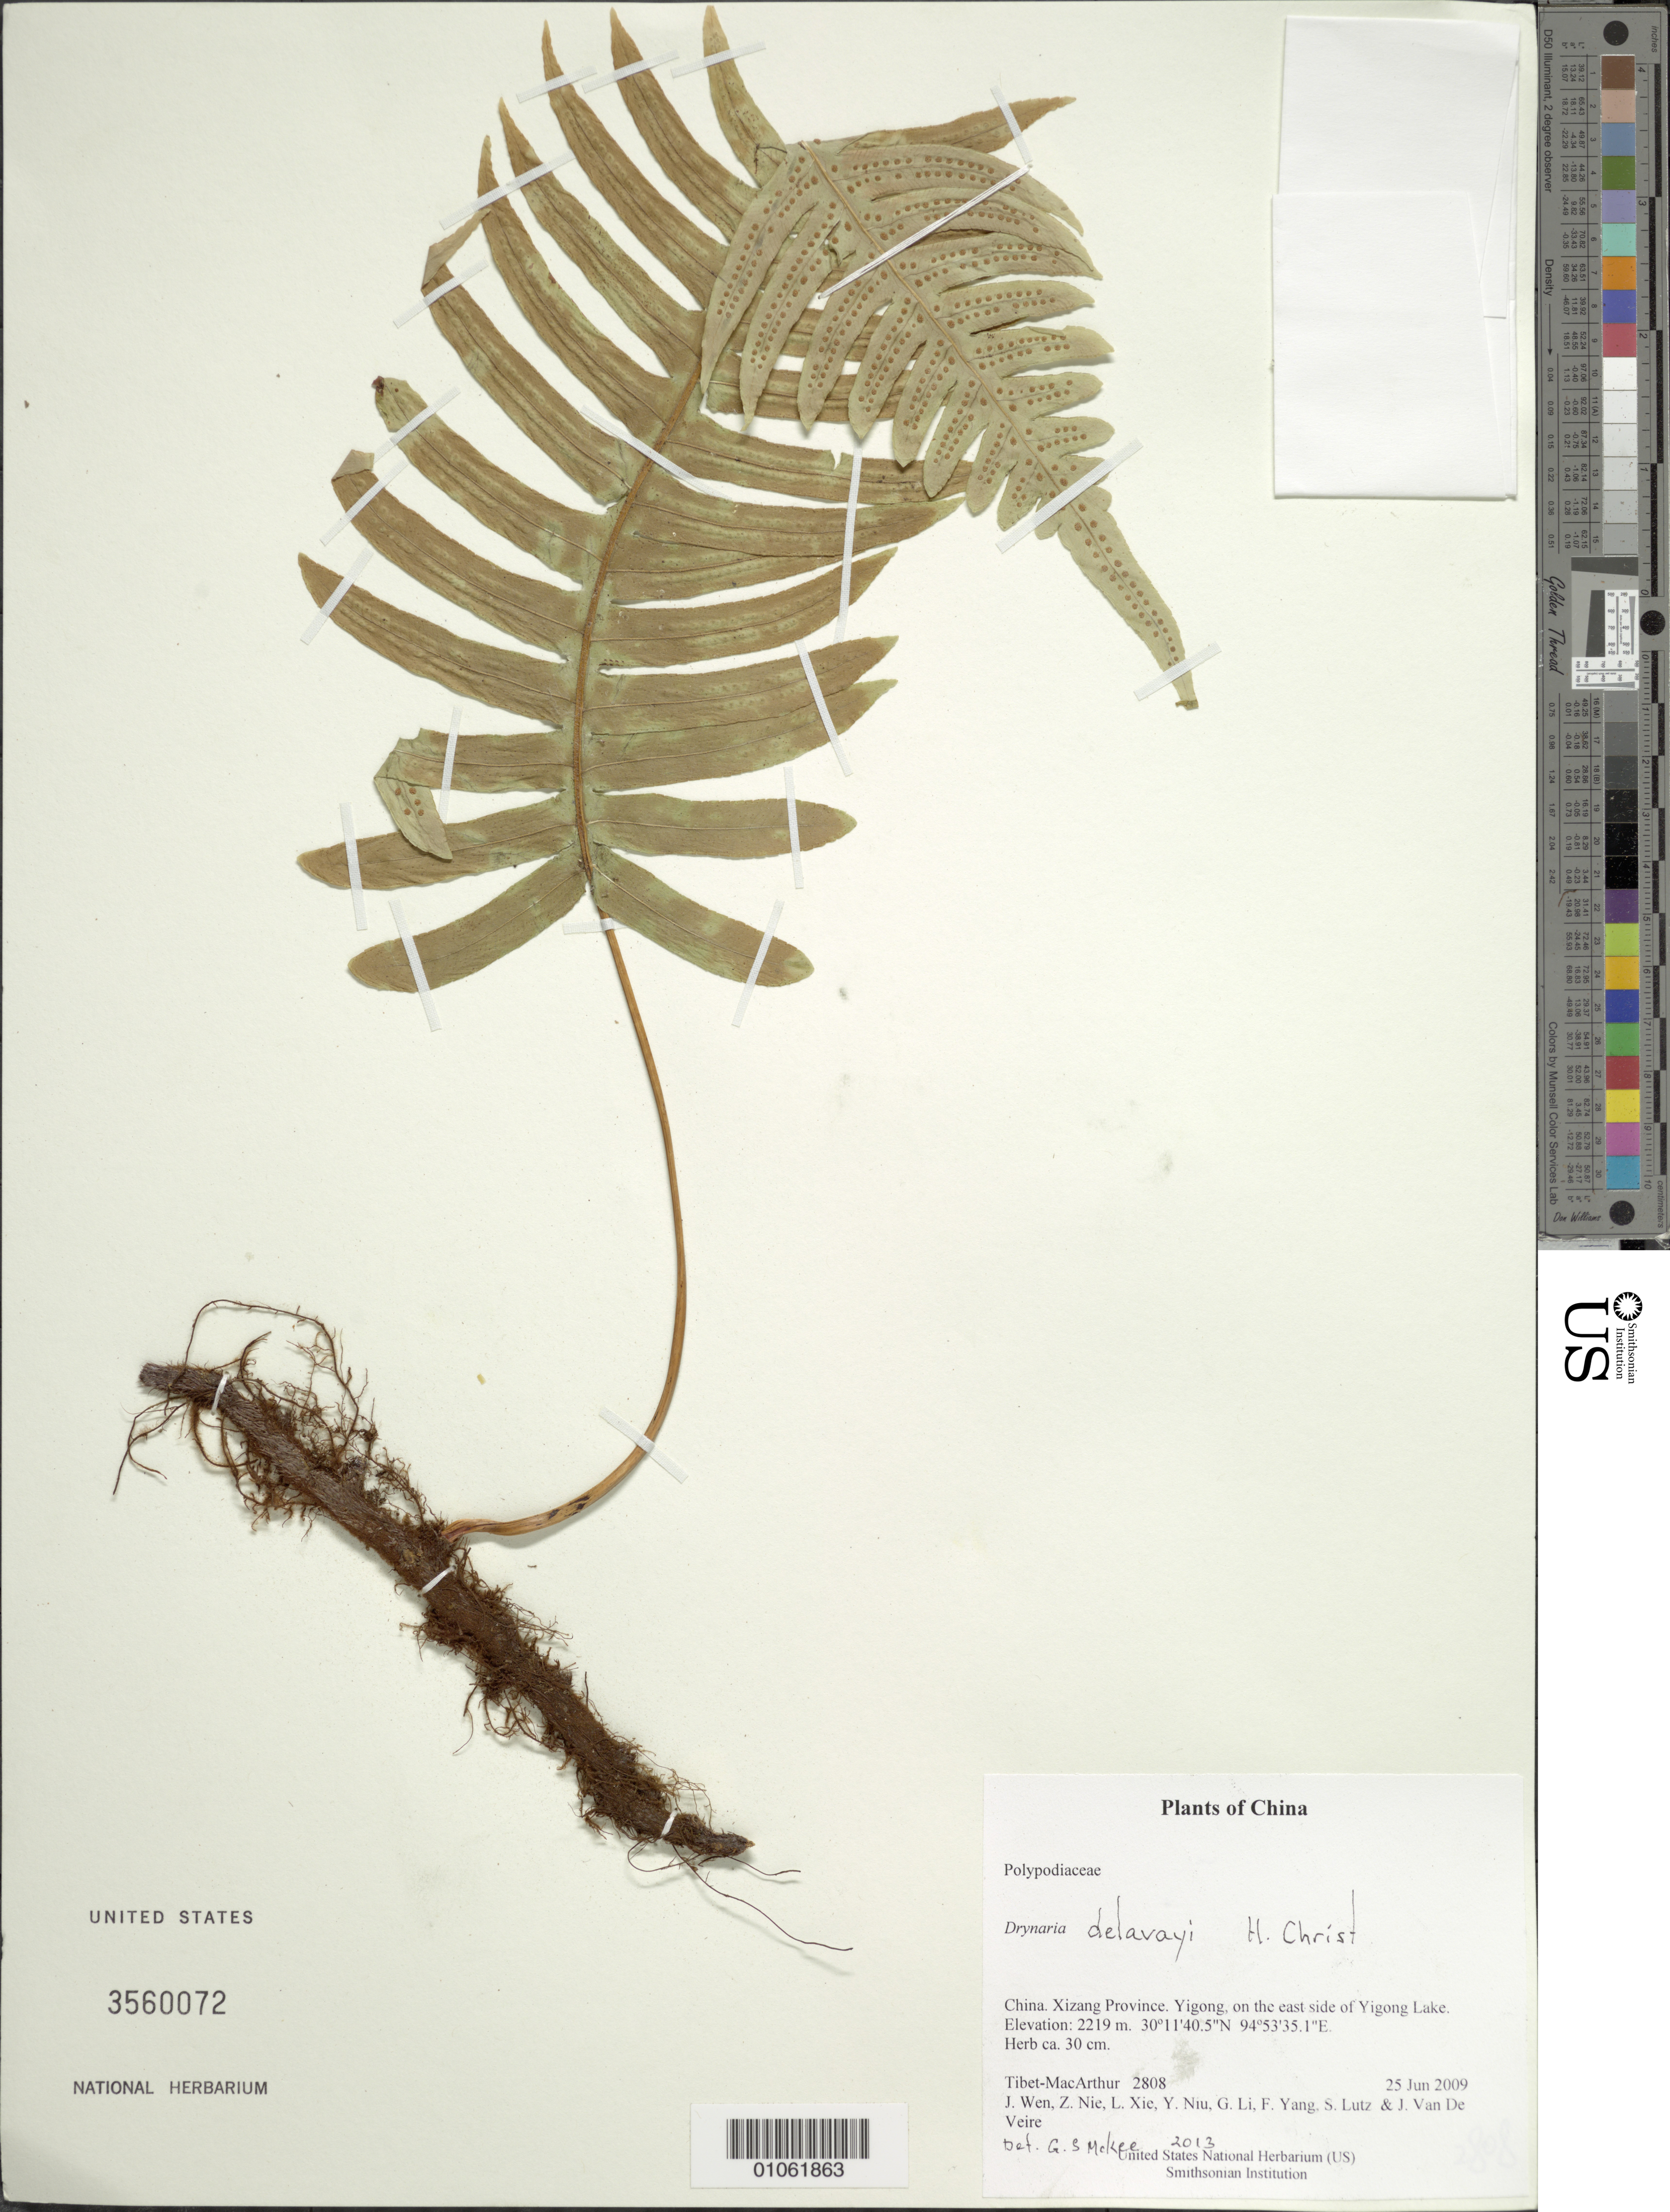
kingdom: Plantae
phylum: Tracheophyta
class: Polypodiopsida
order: Polypodiales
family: Polypodiaceae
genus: Drynaria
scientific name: Drynaria delavayi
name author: Christ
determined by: McKee, G. S., (US), NMNH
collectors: Tibet-MacArthur, J. Wen, Z. Nie, L. Xie, Y. Niu, G. Li, F. Yang, S. Lutz & J. Van De Veire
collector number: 2808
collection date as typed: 25 Jun 2009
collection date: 2009-06-25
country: China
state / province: Xizang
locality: Yigong, on the east side of Yigong Lake.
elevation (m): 2219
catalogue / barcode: US 3560072